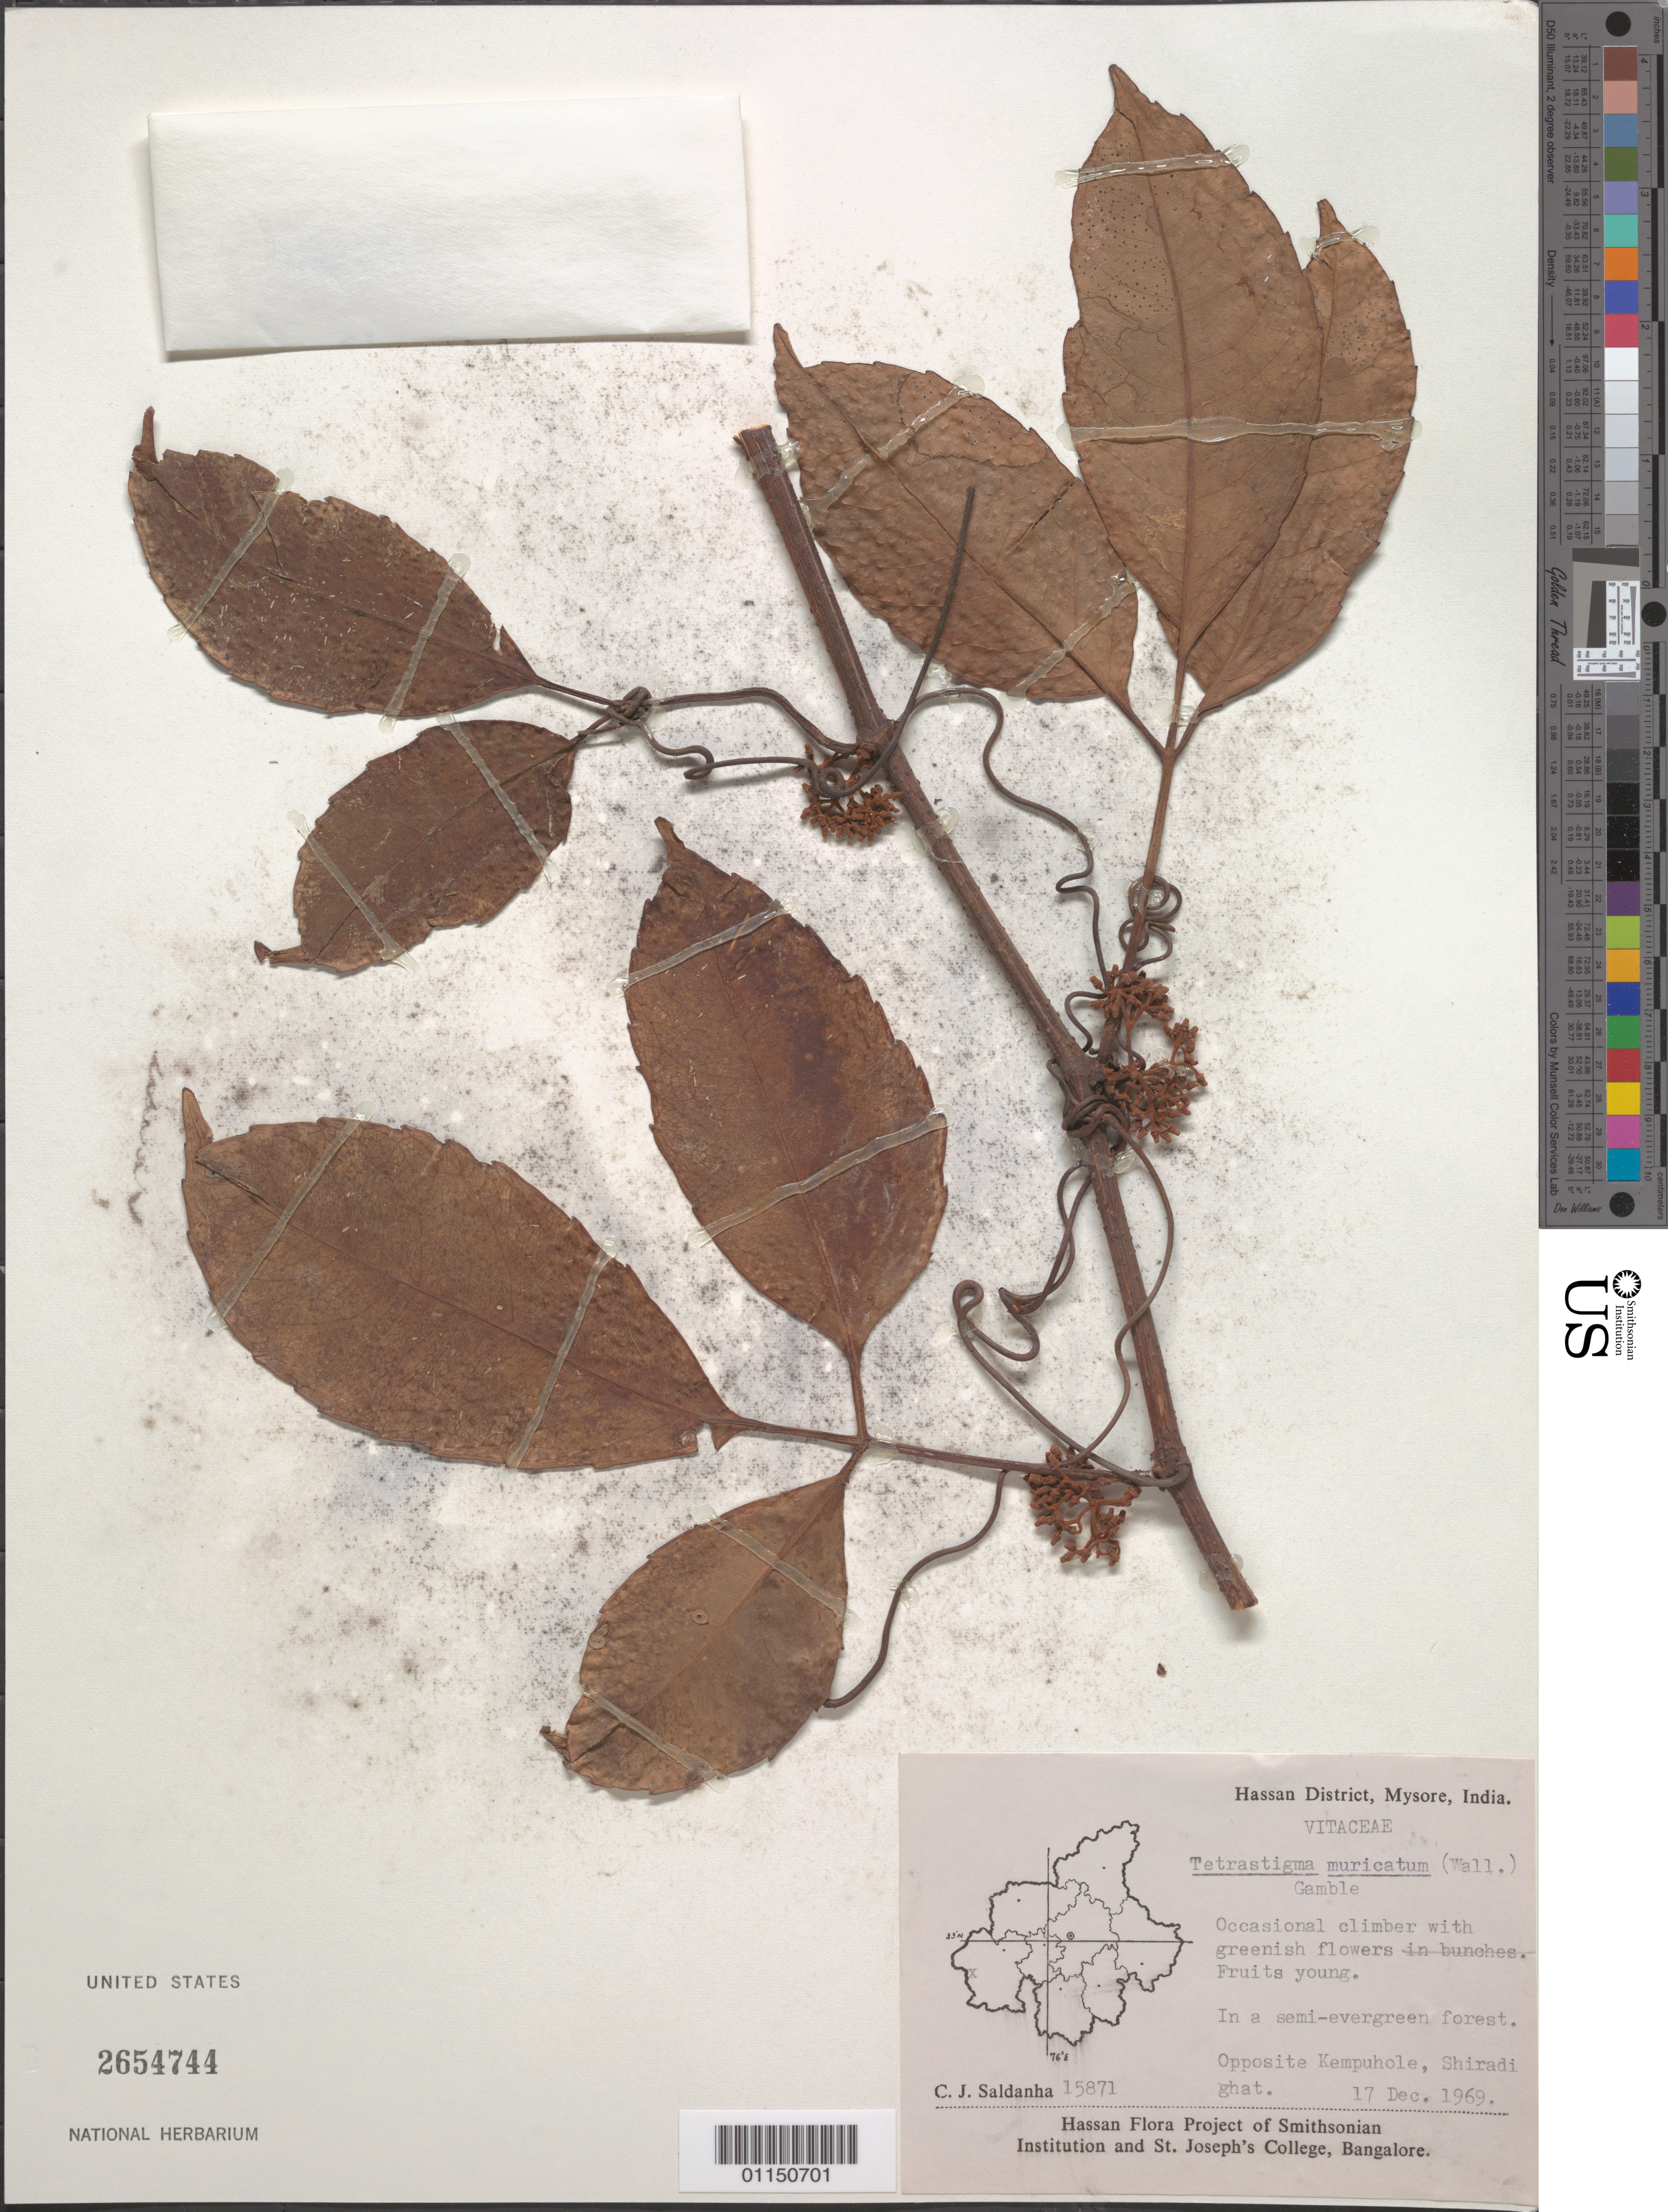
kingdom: Plantae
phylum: Tracheophyta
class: Magnoliopsida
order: Vitales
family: Vitaceae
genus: Tetrastigma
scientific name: Tetrastigma muricatum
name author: (Wall.) Gamble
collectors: C. J. Saldanha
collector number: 15871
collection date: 1969-12-17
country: India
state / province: Karnataka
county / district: Mysore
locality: Opposite Kampuhole, Shiradi Ghat.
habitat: Occasional climber in a semi-evergreen forest.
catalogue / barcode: US 2654744